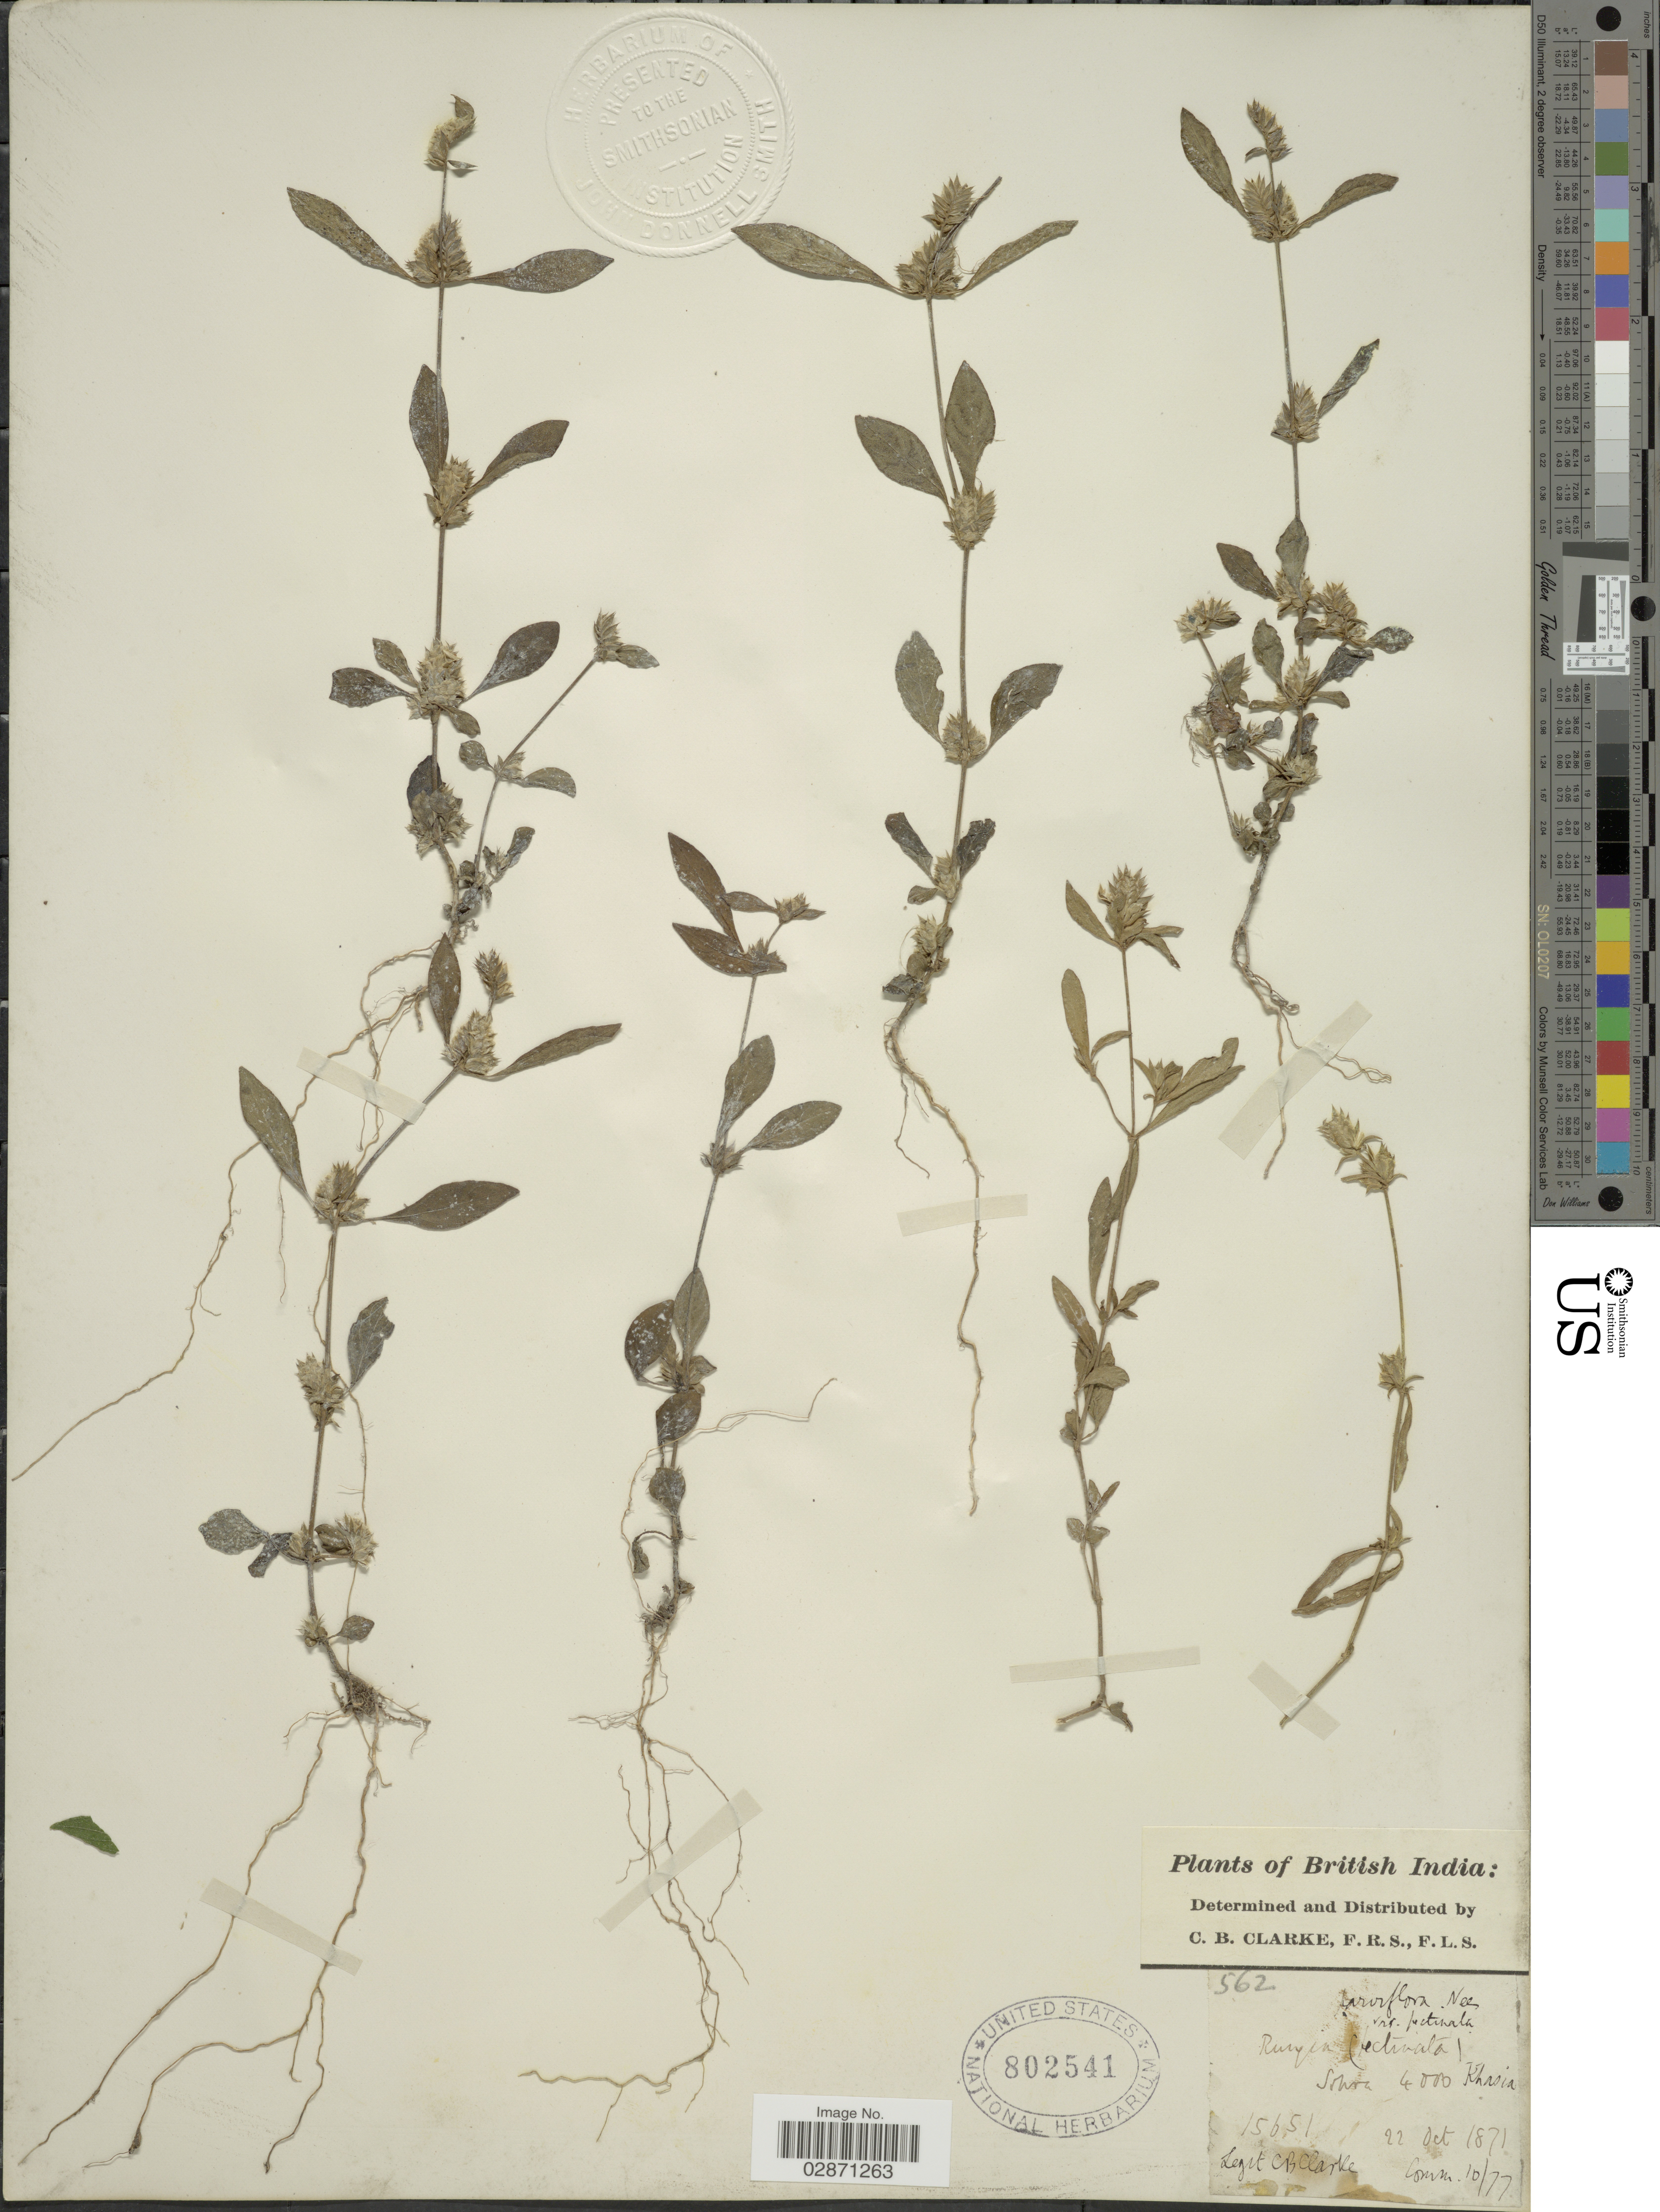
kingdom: Plantae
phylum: Tracheophyta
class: Magnoliopsida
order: Lamiales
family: Acanthaceae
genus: Rungia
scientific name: Rungia parviflora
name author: Nees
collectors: C. B. Clarke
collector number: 15651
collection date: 1871-10-22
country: India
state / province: Meghalaya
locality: British India. Sohra. Khasia.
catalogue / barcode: US 802541